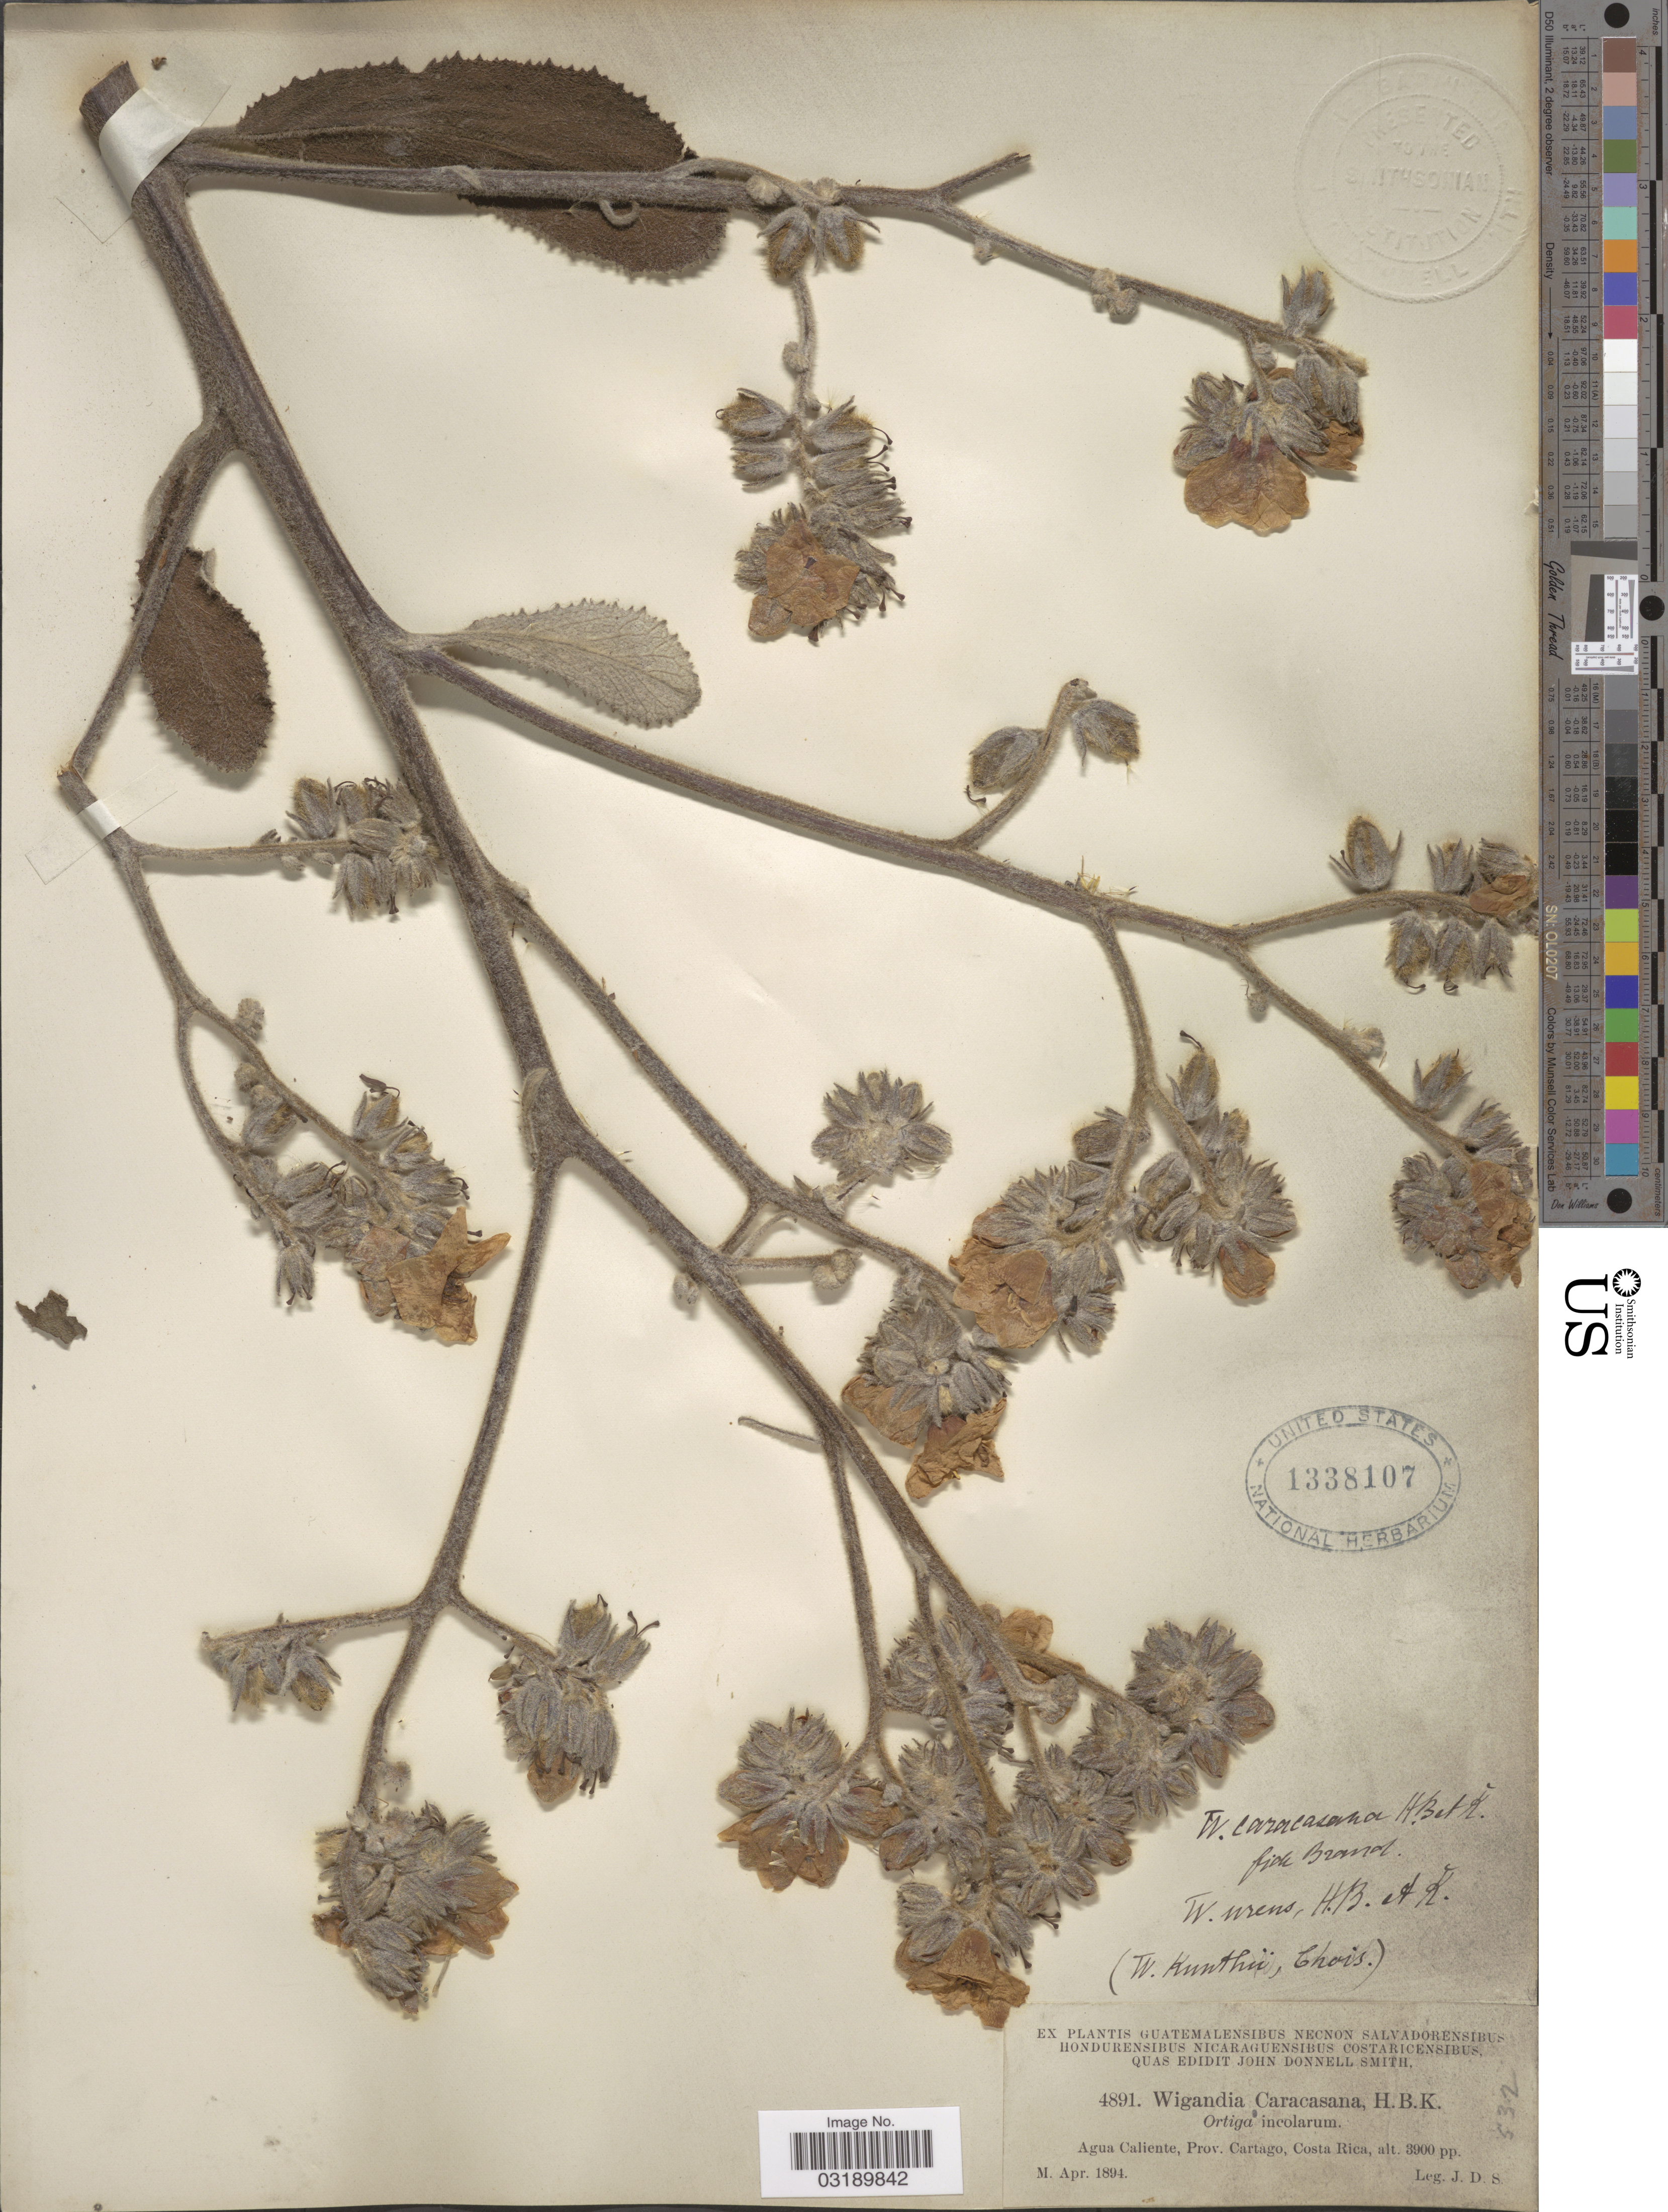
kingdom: Plantae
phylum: Tracheophyta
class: Magnoliopsida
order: Boraginales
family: Namaceae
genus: Wigandia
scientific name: Wigandia caracasana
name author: Kunth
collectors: J. Donnell Smith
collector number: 4891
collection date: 1894-04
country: Costa Rica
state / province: Cartago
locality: Agua Caliente.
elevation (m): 1189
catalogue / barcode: US 1338107